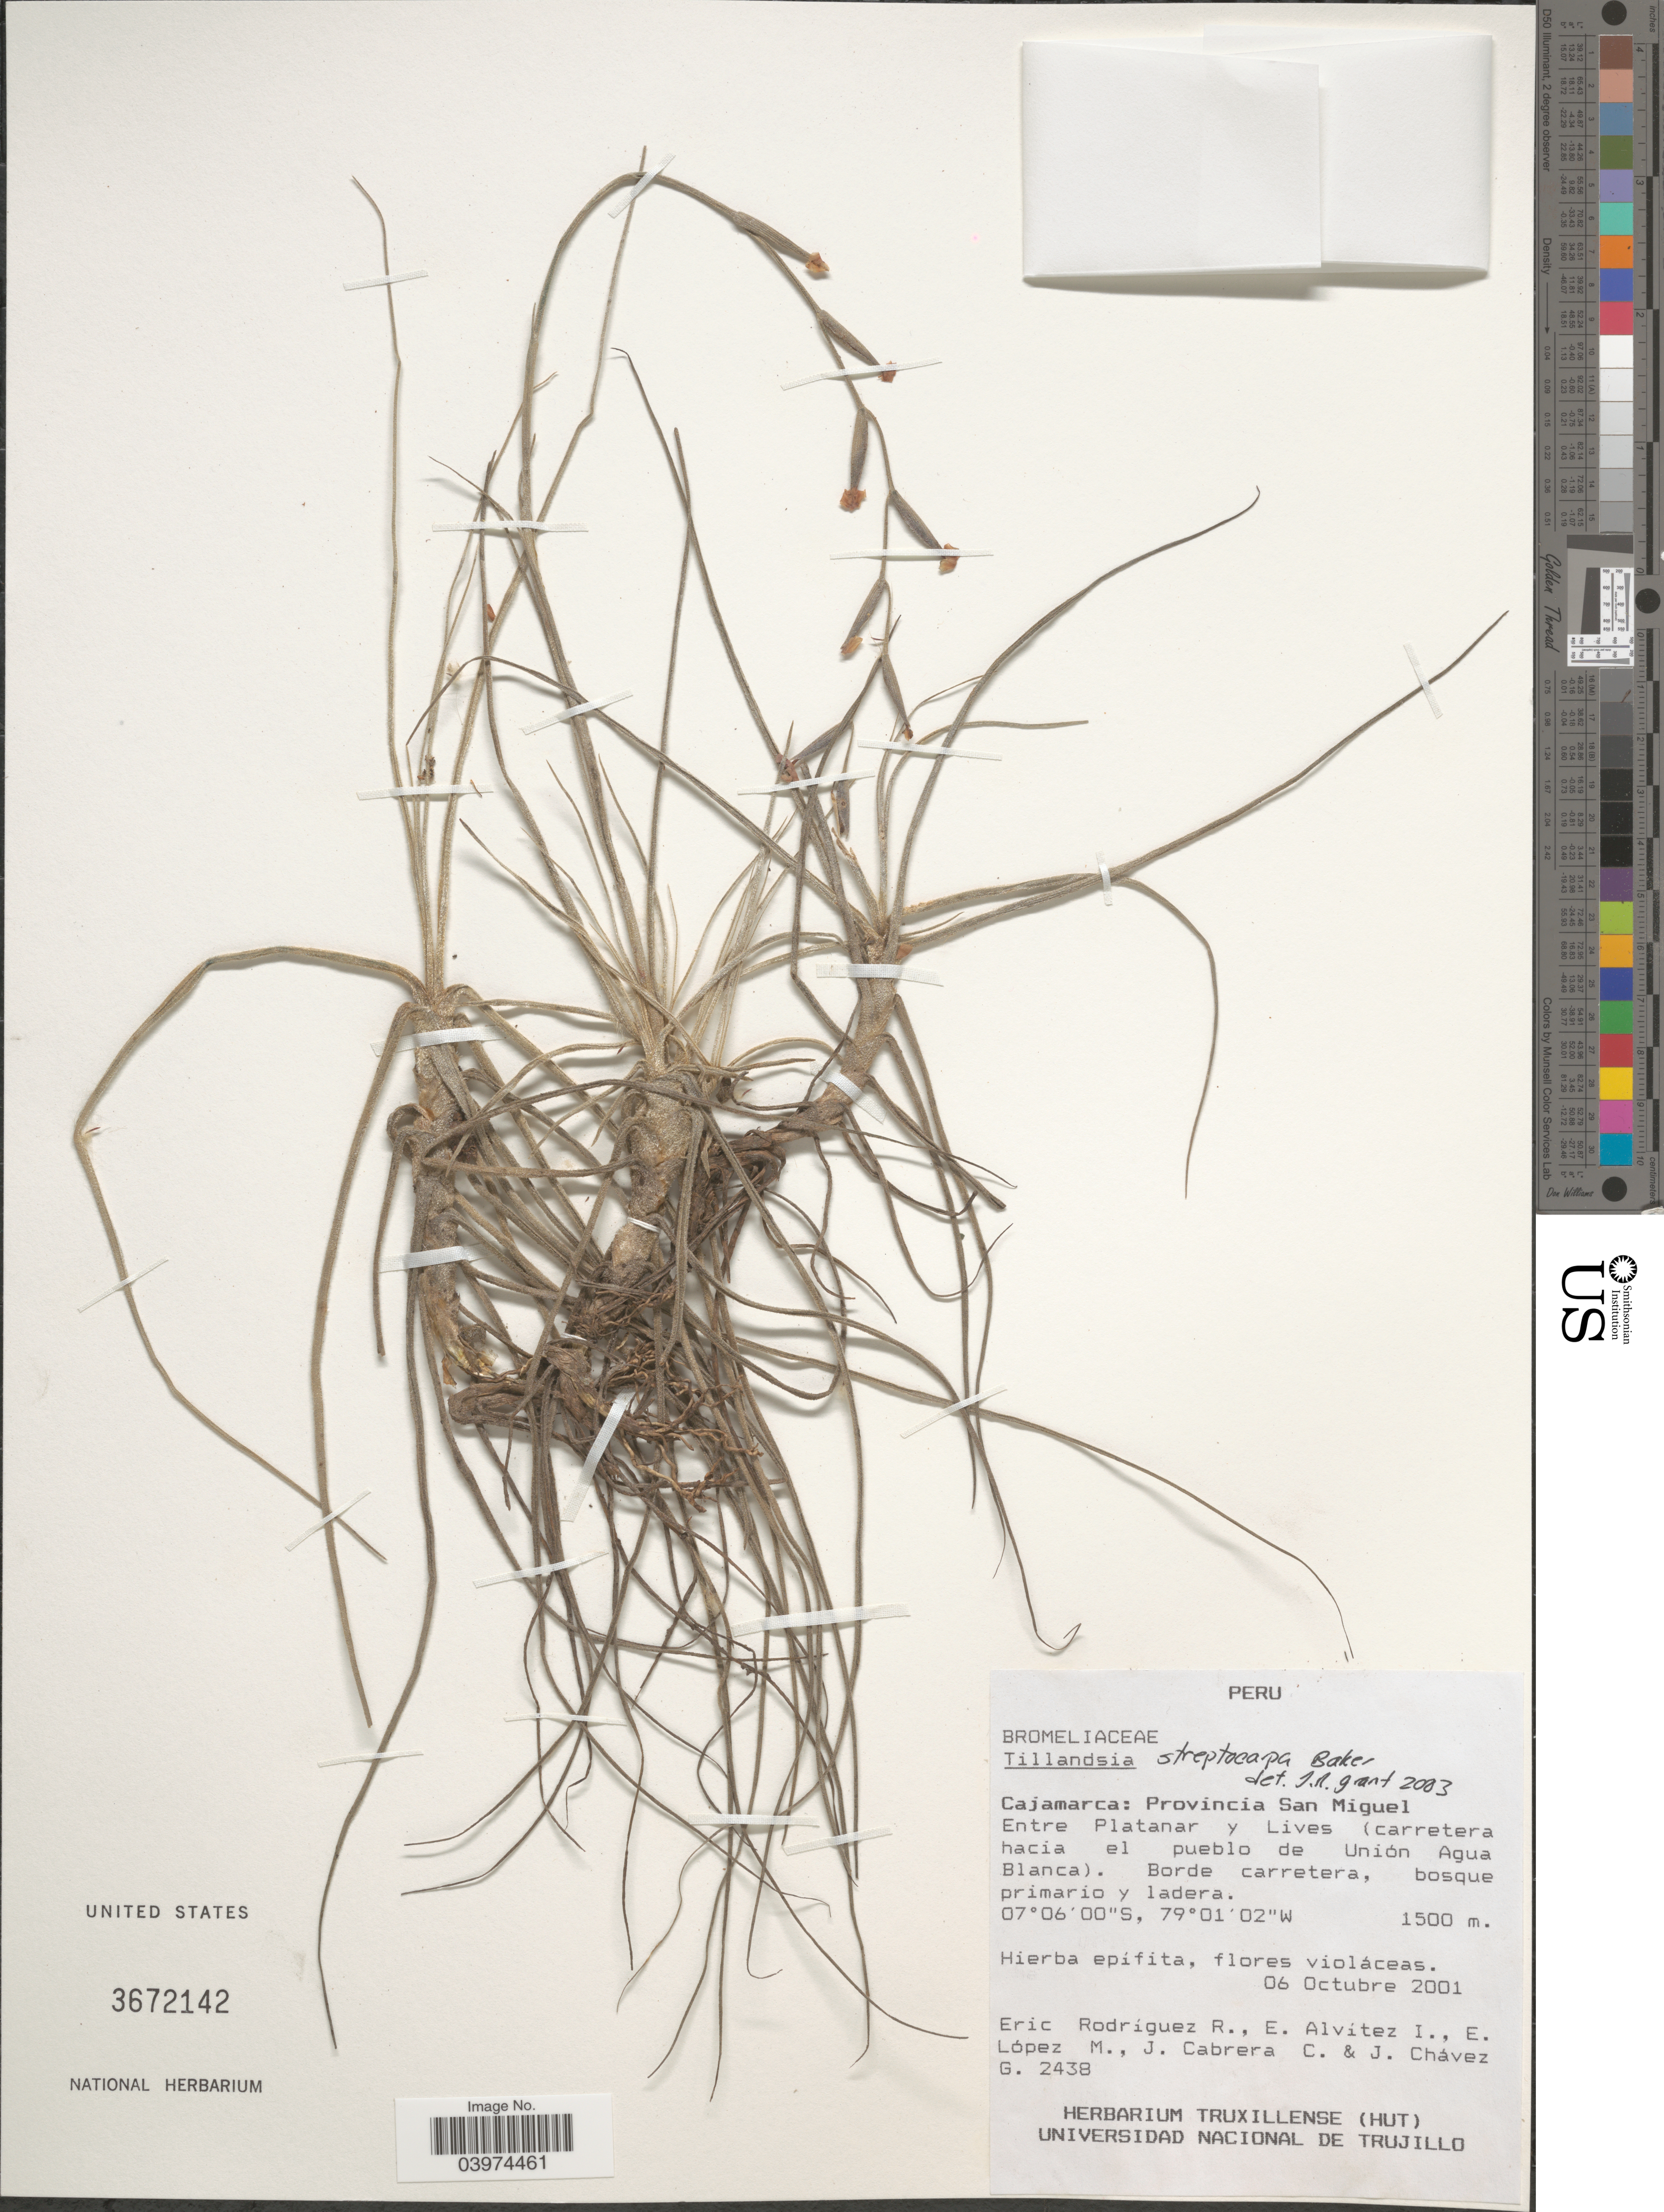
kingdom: Plantae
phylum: Tracheophyta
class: Liliopsida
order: Poales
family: Bromeliaceae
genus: Tillandsia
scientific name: Tillandsia streptocarpa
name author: Baker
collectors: E. Rodríguez R., E. Alvitez I., E. López M., J. Cabrera C. & J. Chávez G.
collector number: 2438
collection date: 2001-10-06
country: Peru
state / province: Cajamarca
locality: Provincia San Miguel. Entre Platanar y Lives (carretera hacia el pueblo de Uníon Agua Blanca). Borde carretera.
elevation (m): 1500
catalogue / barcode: US 3672142